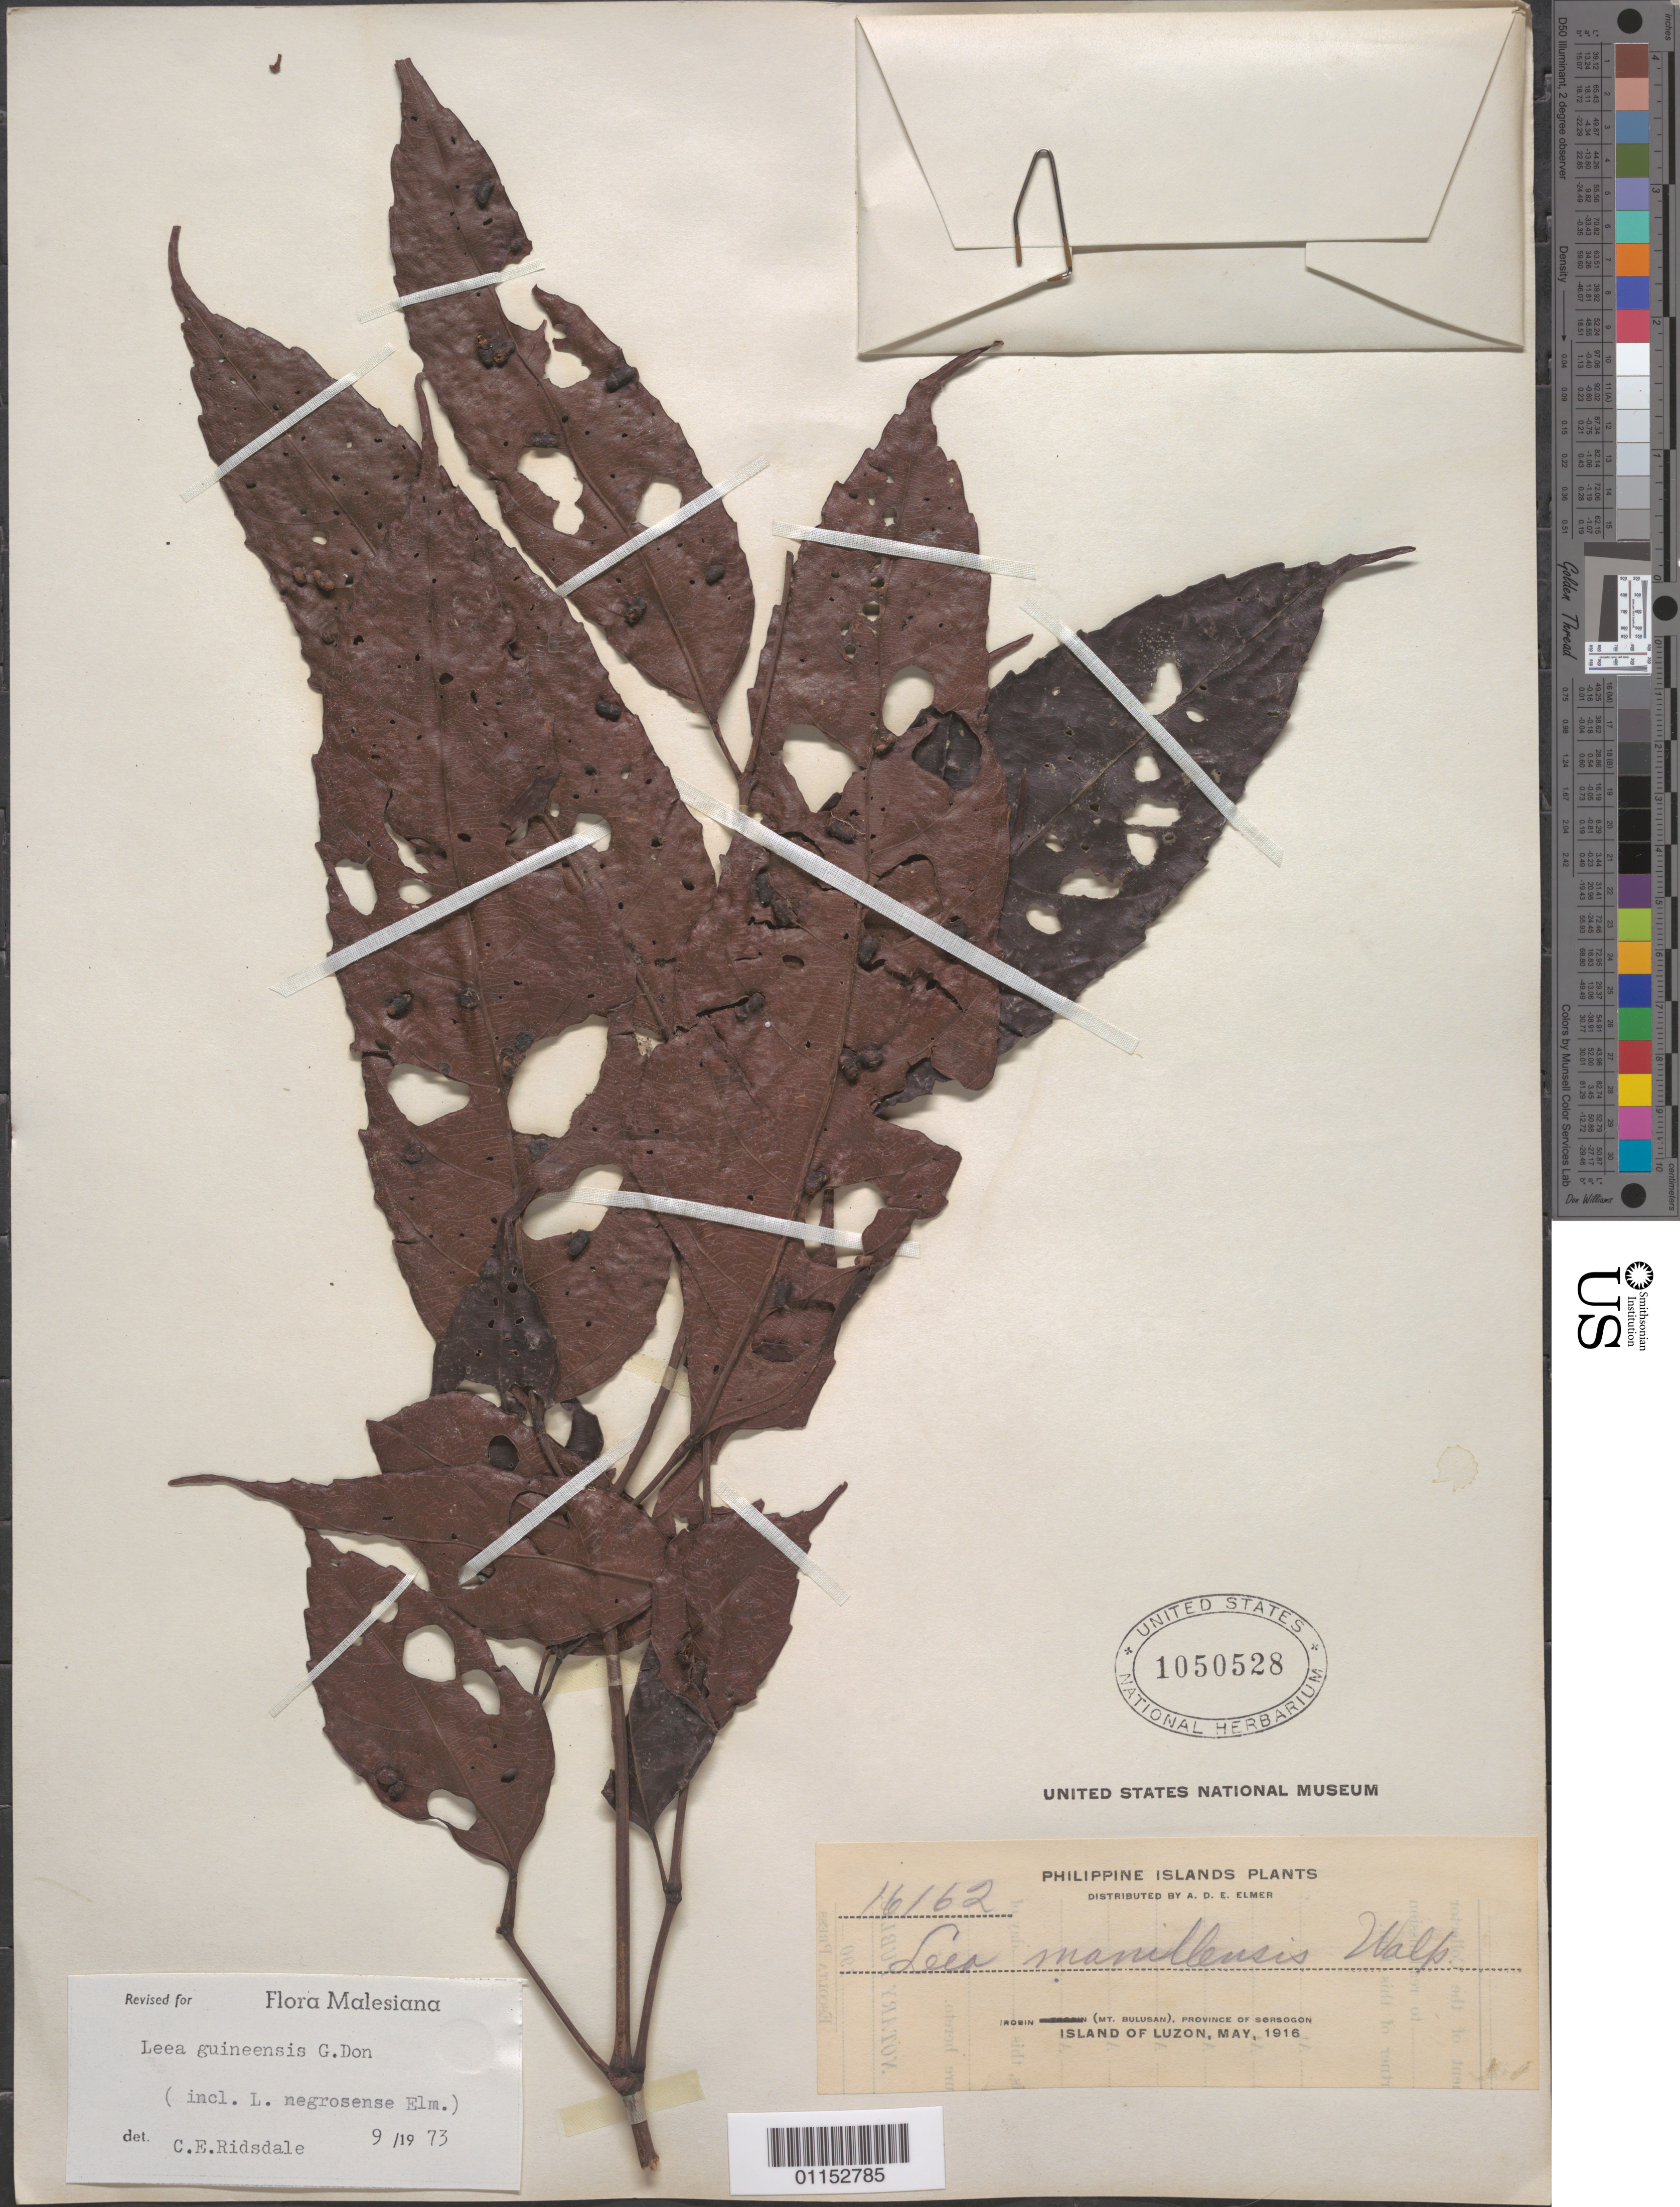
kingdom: Plantae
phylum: Tracheophyta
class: Magnoliopsida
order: Vitales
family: Vitaceae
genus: Leea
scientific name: Leea guineensis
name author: G. Don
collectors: A. D. E. Elmer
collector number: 16162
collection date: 1916-05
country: Philippines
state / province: Bicol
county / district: Sorsogon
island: Luzon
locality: Irosin, Mt Bulusan. Luzon.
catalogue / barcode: US 1050528